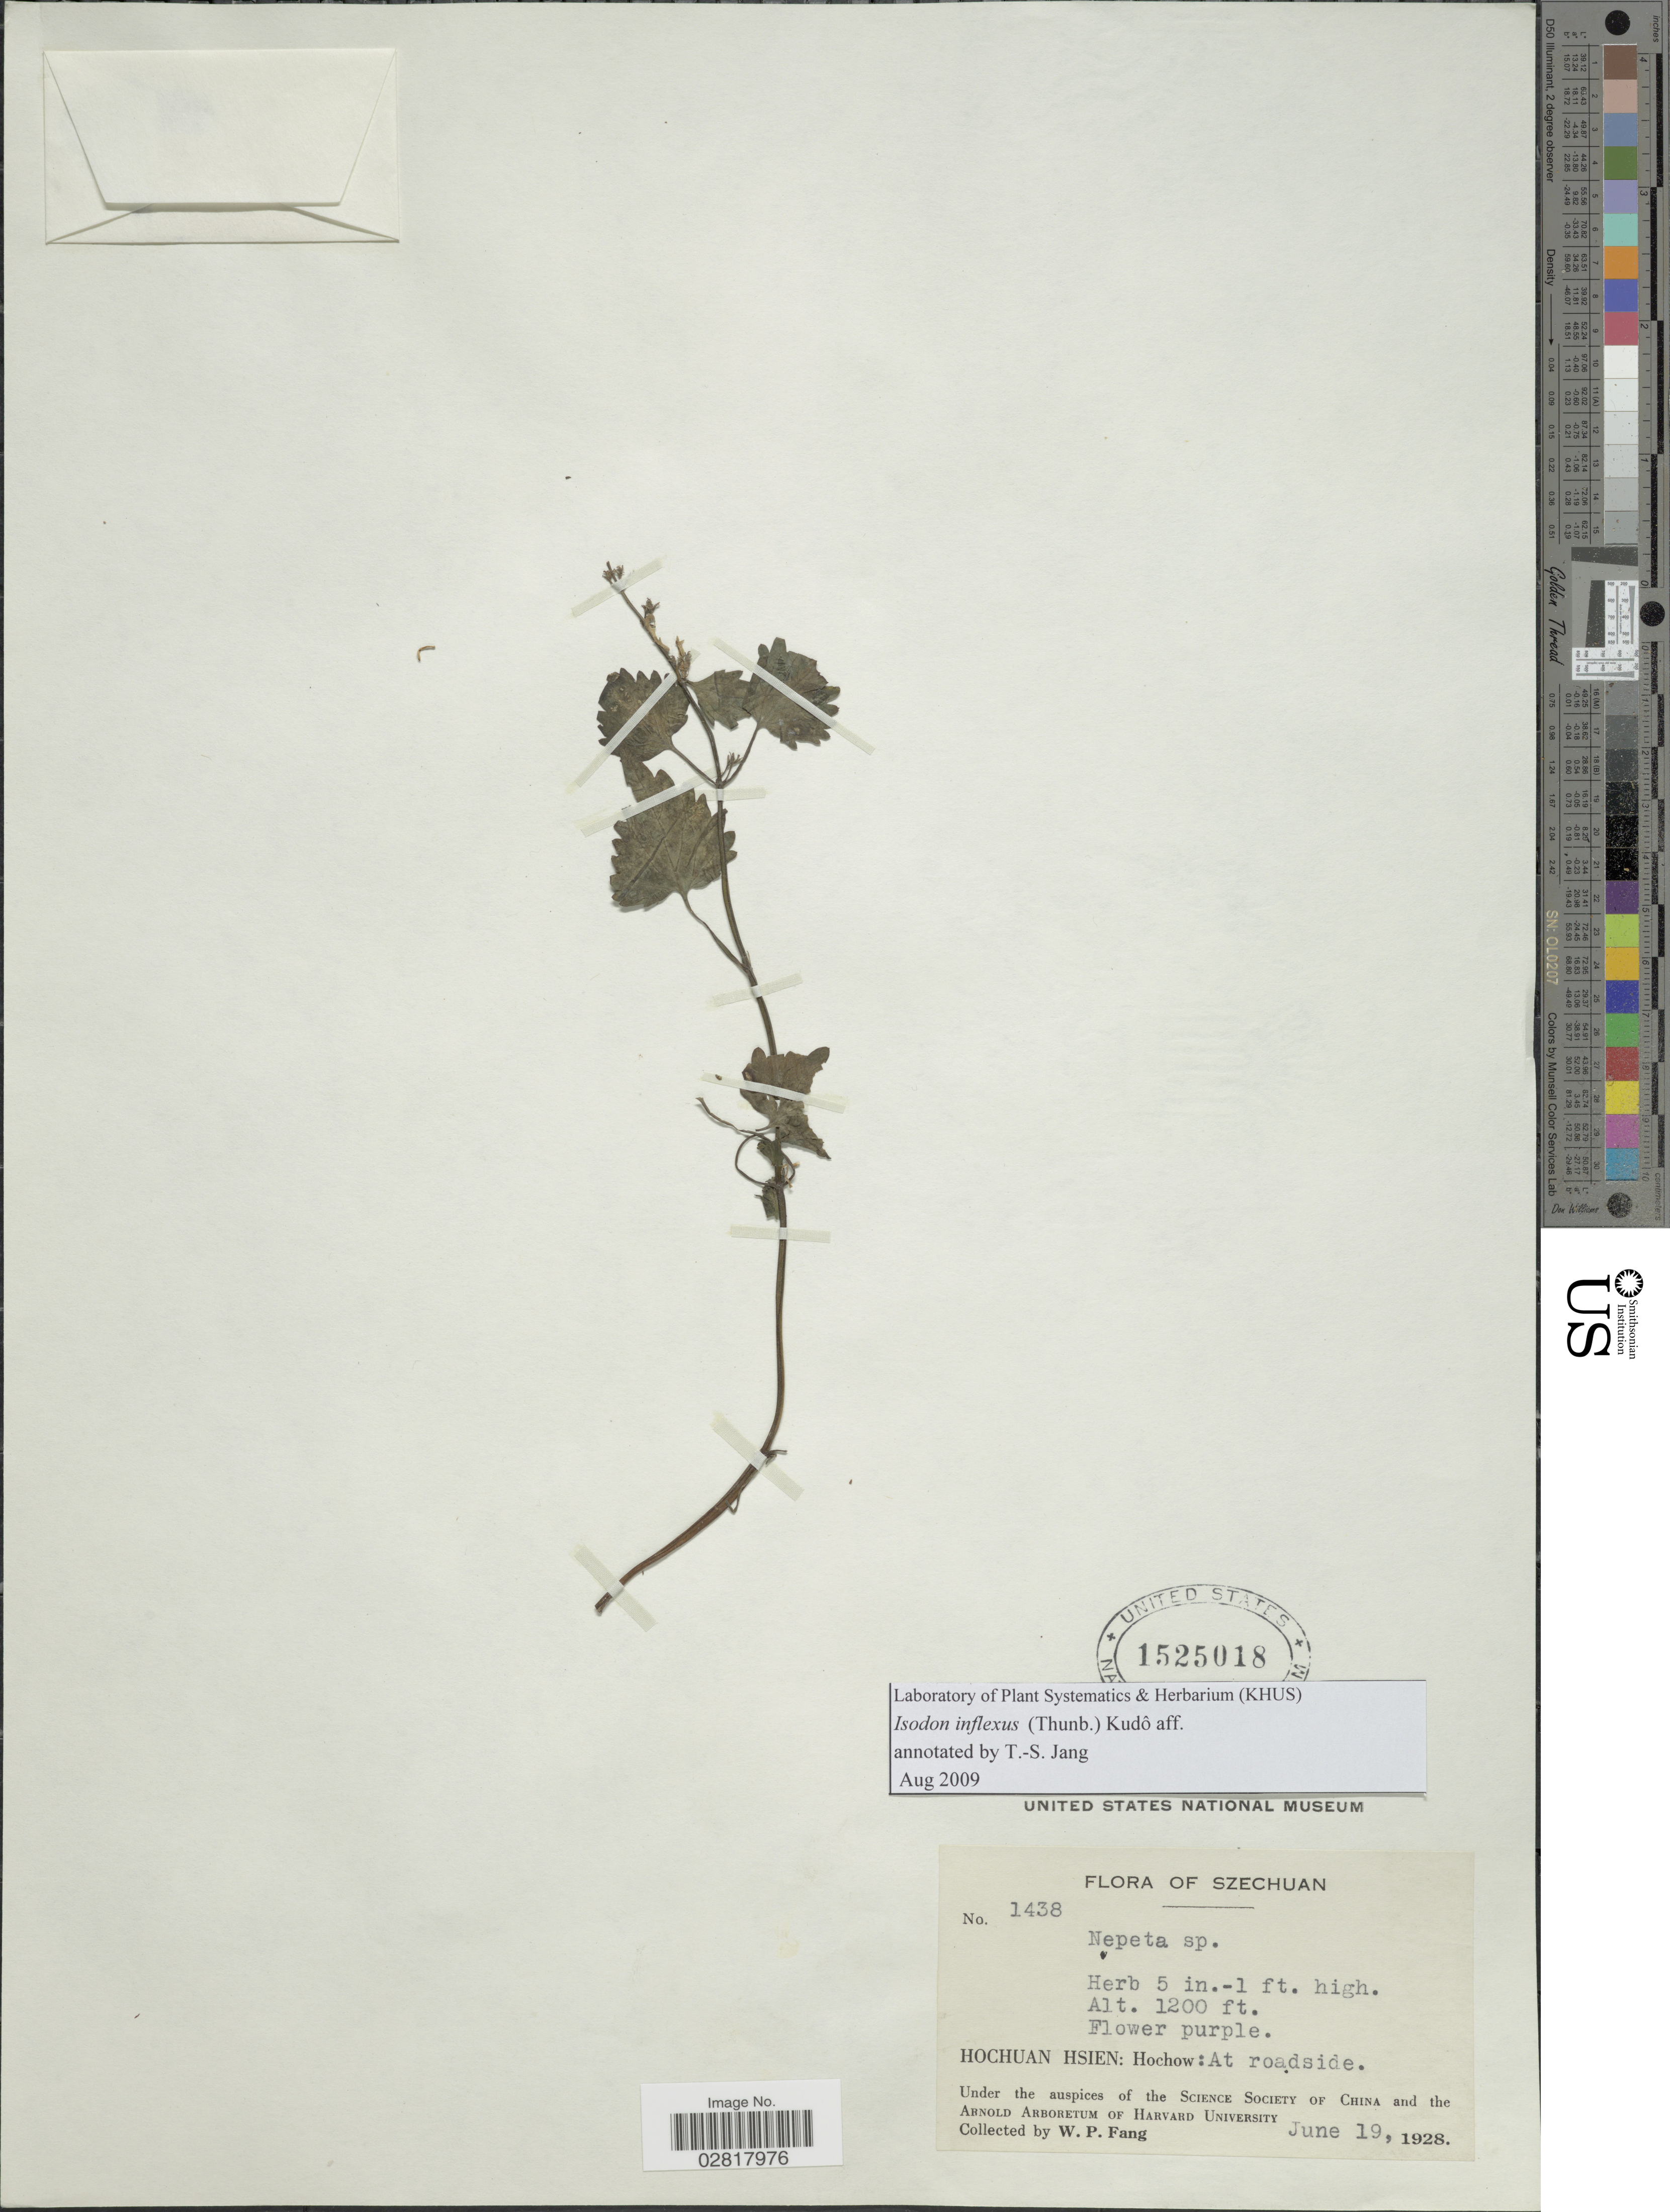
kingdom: Plantae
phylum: Tracheophyta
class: Magnoliopsida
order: Lamiales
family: Lamiaceae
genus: Plectranthus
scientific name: Plectranthus inflexus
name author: (Thunb.) Vahl ex Benth.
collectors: W. P. Fang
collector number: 1438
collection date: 1928-06-19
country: China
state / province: Sichuan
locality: Szechuan, Hochuan Hsien: Hochow: At roadside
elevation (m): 366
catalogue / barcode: US 1525018